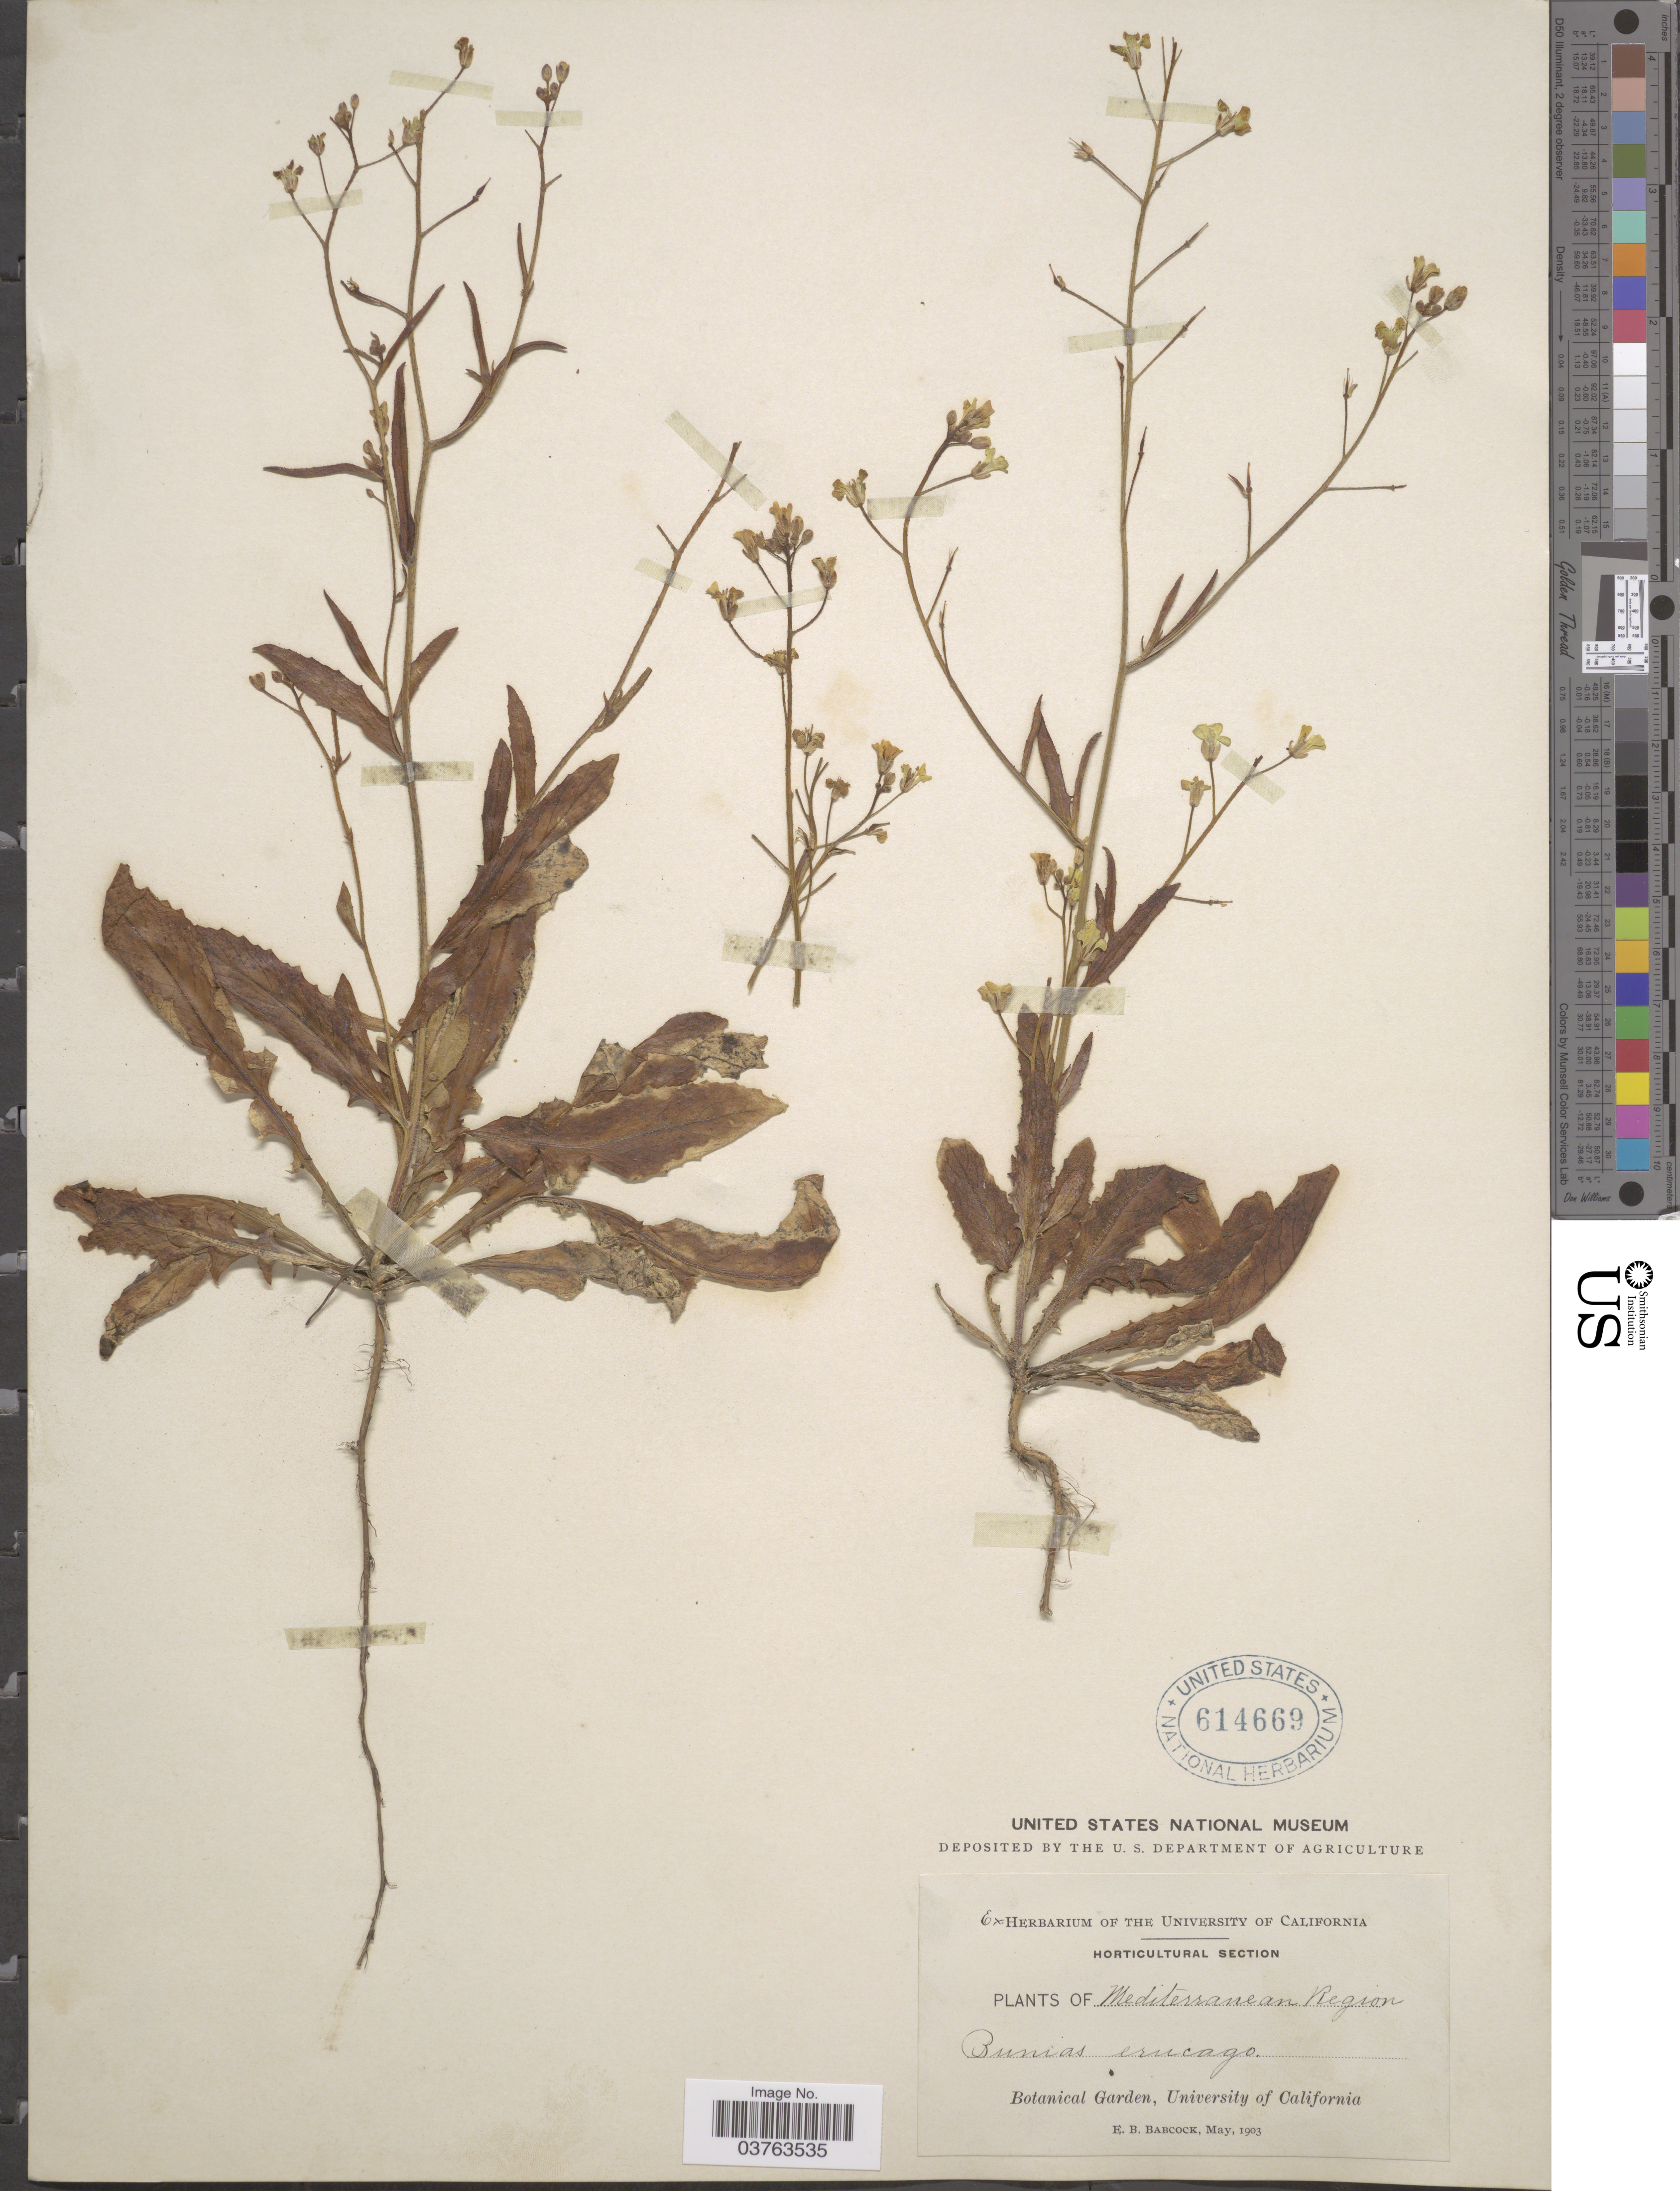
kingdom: Plantae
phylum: Tracheophyta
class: Magnoliopsida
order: Brassicales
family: Brassicaceae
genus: Bunias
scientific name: Bunias erucago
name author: L.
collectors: E. B. Babcock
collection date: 1903-05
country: United States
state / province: California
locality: Bunias erucago. Botanical Garden, University of California.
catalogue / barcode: US 614669